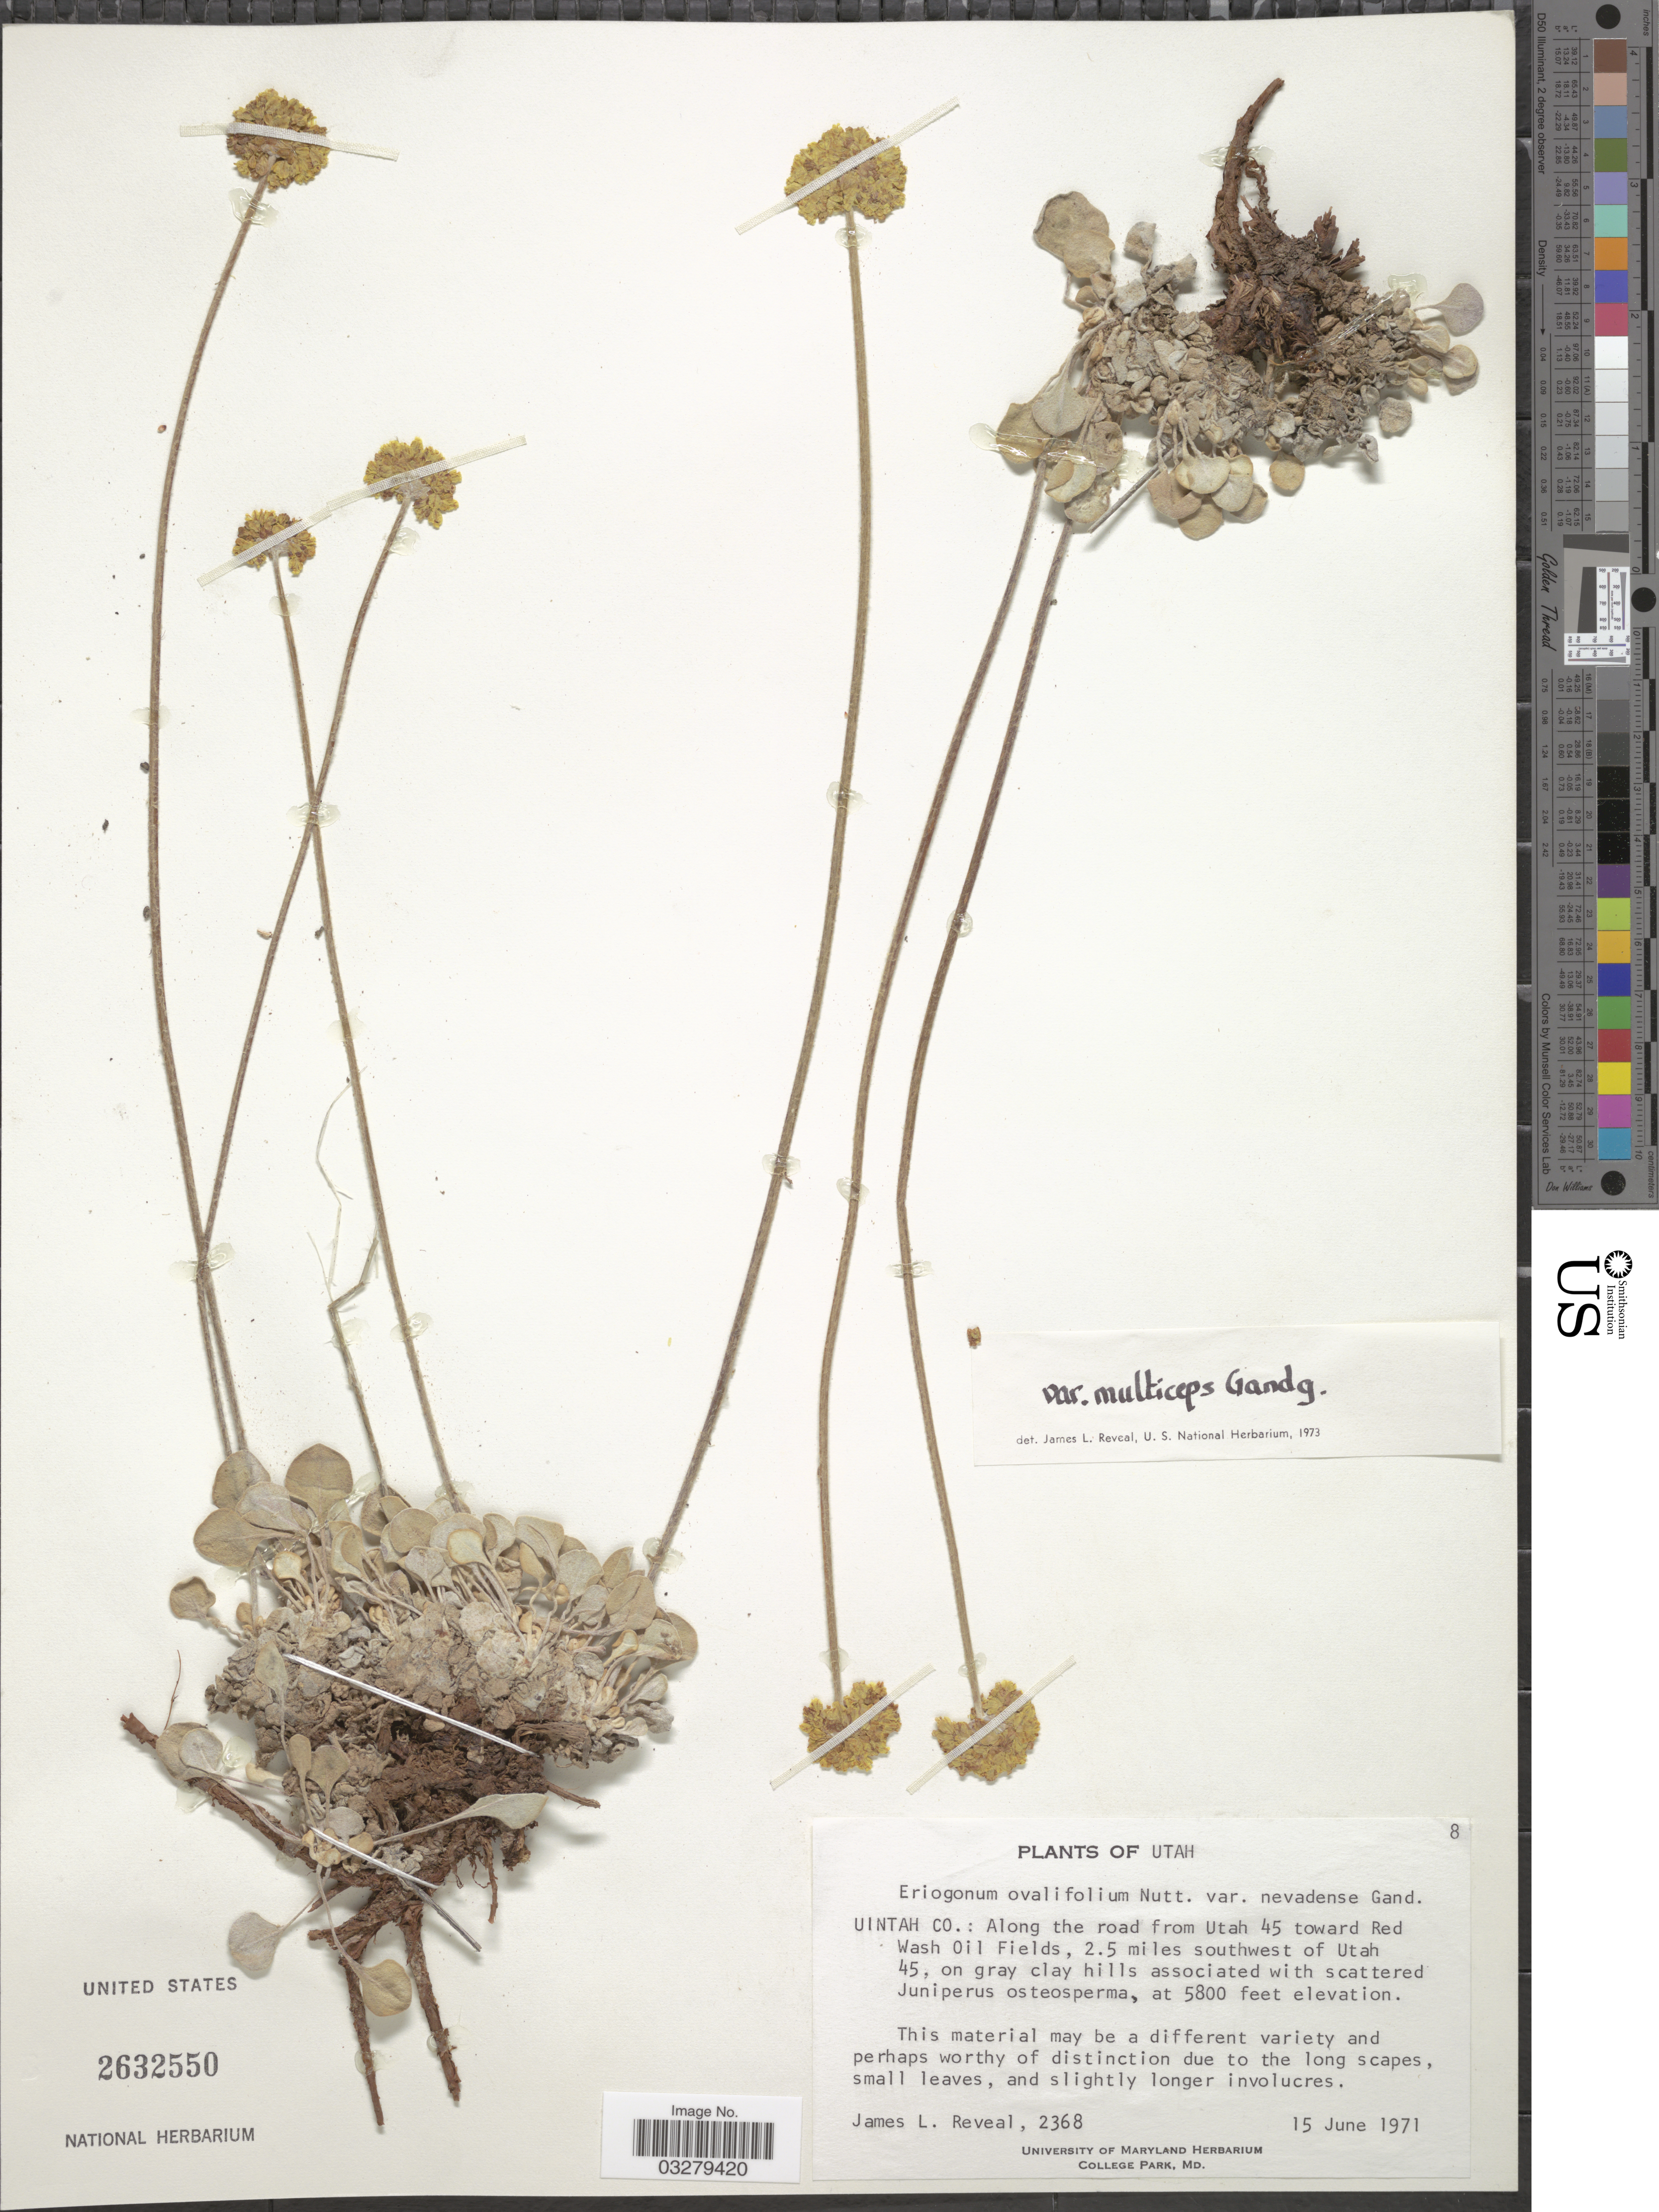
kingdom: Plantae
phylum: Tracheophyta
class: Magnoliopsida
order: Caryophyllales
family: Polygonaceae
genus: Eriogonum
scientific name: Eriogonum ovalifolium var. multiceps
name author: Gand.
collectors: J. L. Reveal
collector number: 2368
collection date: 1971-06-15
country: United States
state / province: Utah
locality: Uintah Co.: Along the road from Utah 45 toward Red Wash Oil Fields, 2.5 miles southwest of Utah 45.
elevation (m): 1768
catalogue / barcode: US 2632550